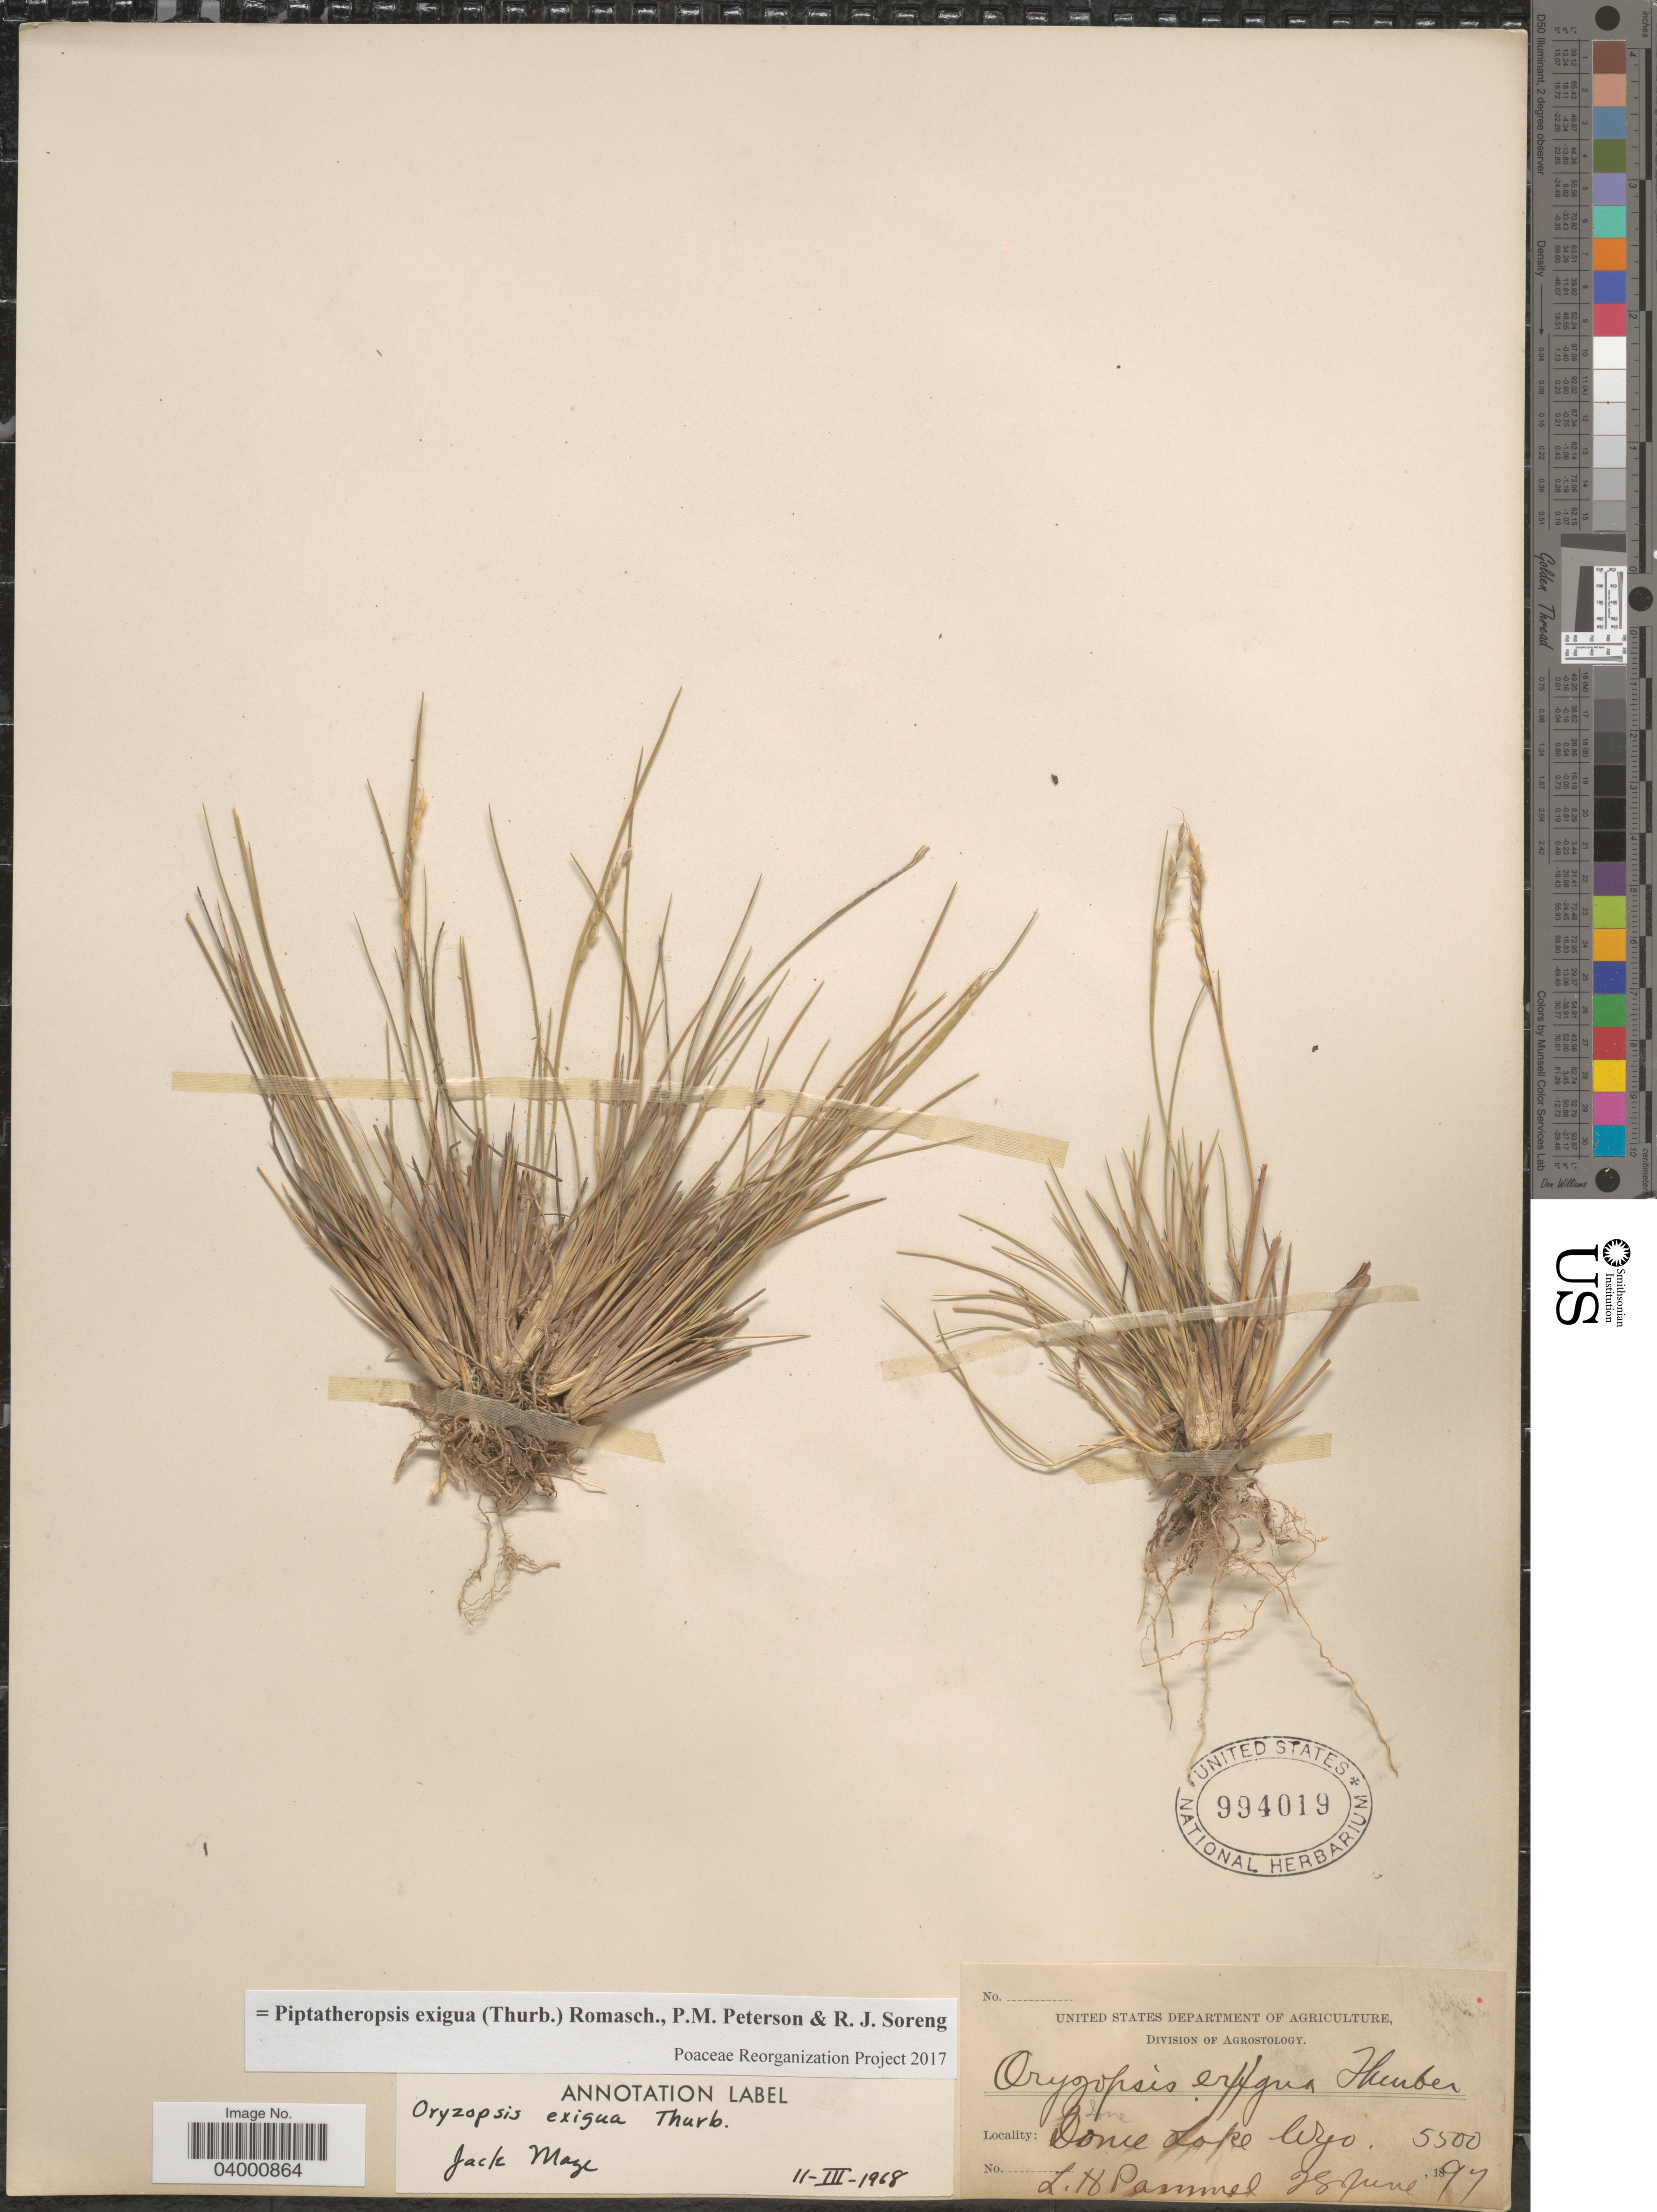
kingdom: Plantae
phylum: Tracheophyta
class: Liliopsida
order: Poales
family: Poaceae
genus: Piptatheropsis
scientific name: Piptatheropsis exigua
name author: (Thurb.) Romasch. et al.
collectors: L. Pammel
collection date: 1897-06-28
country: United States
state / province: Wyoming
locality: Donie Lake.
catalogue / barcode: US 994019